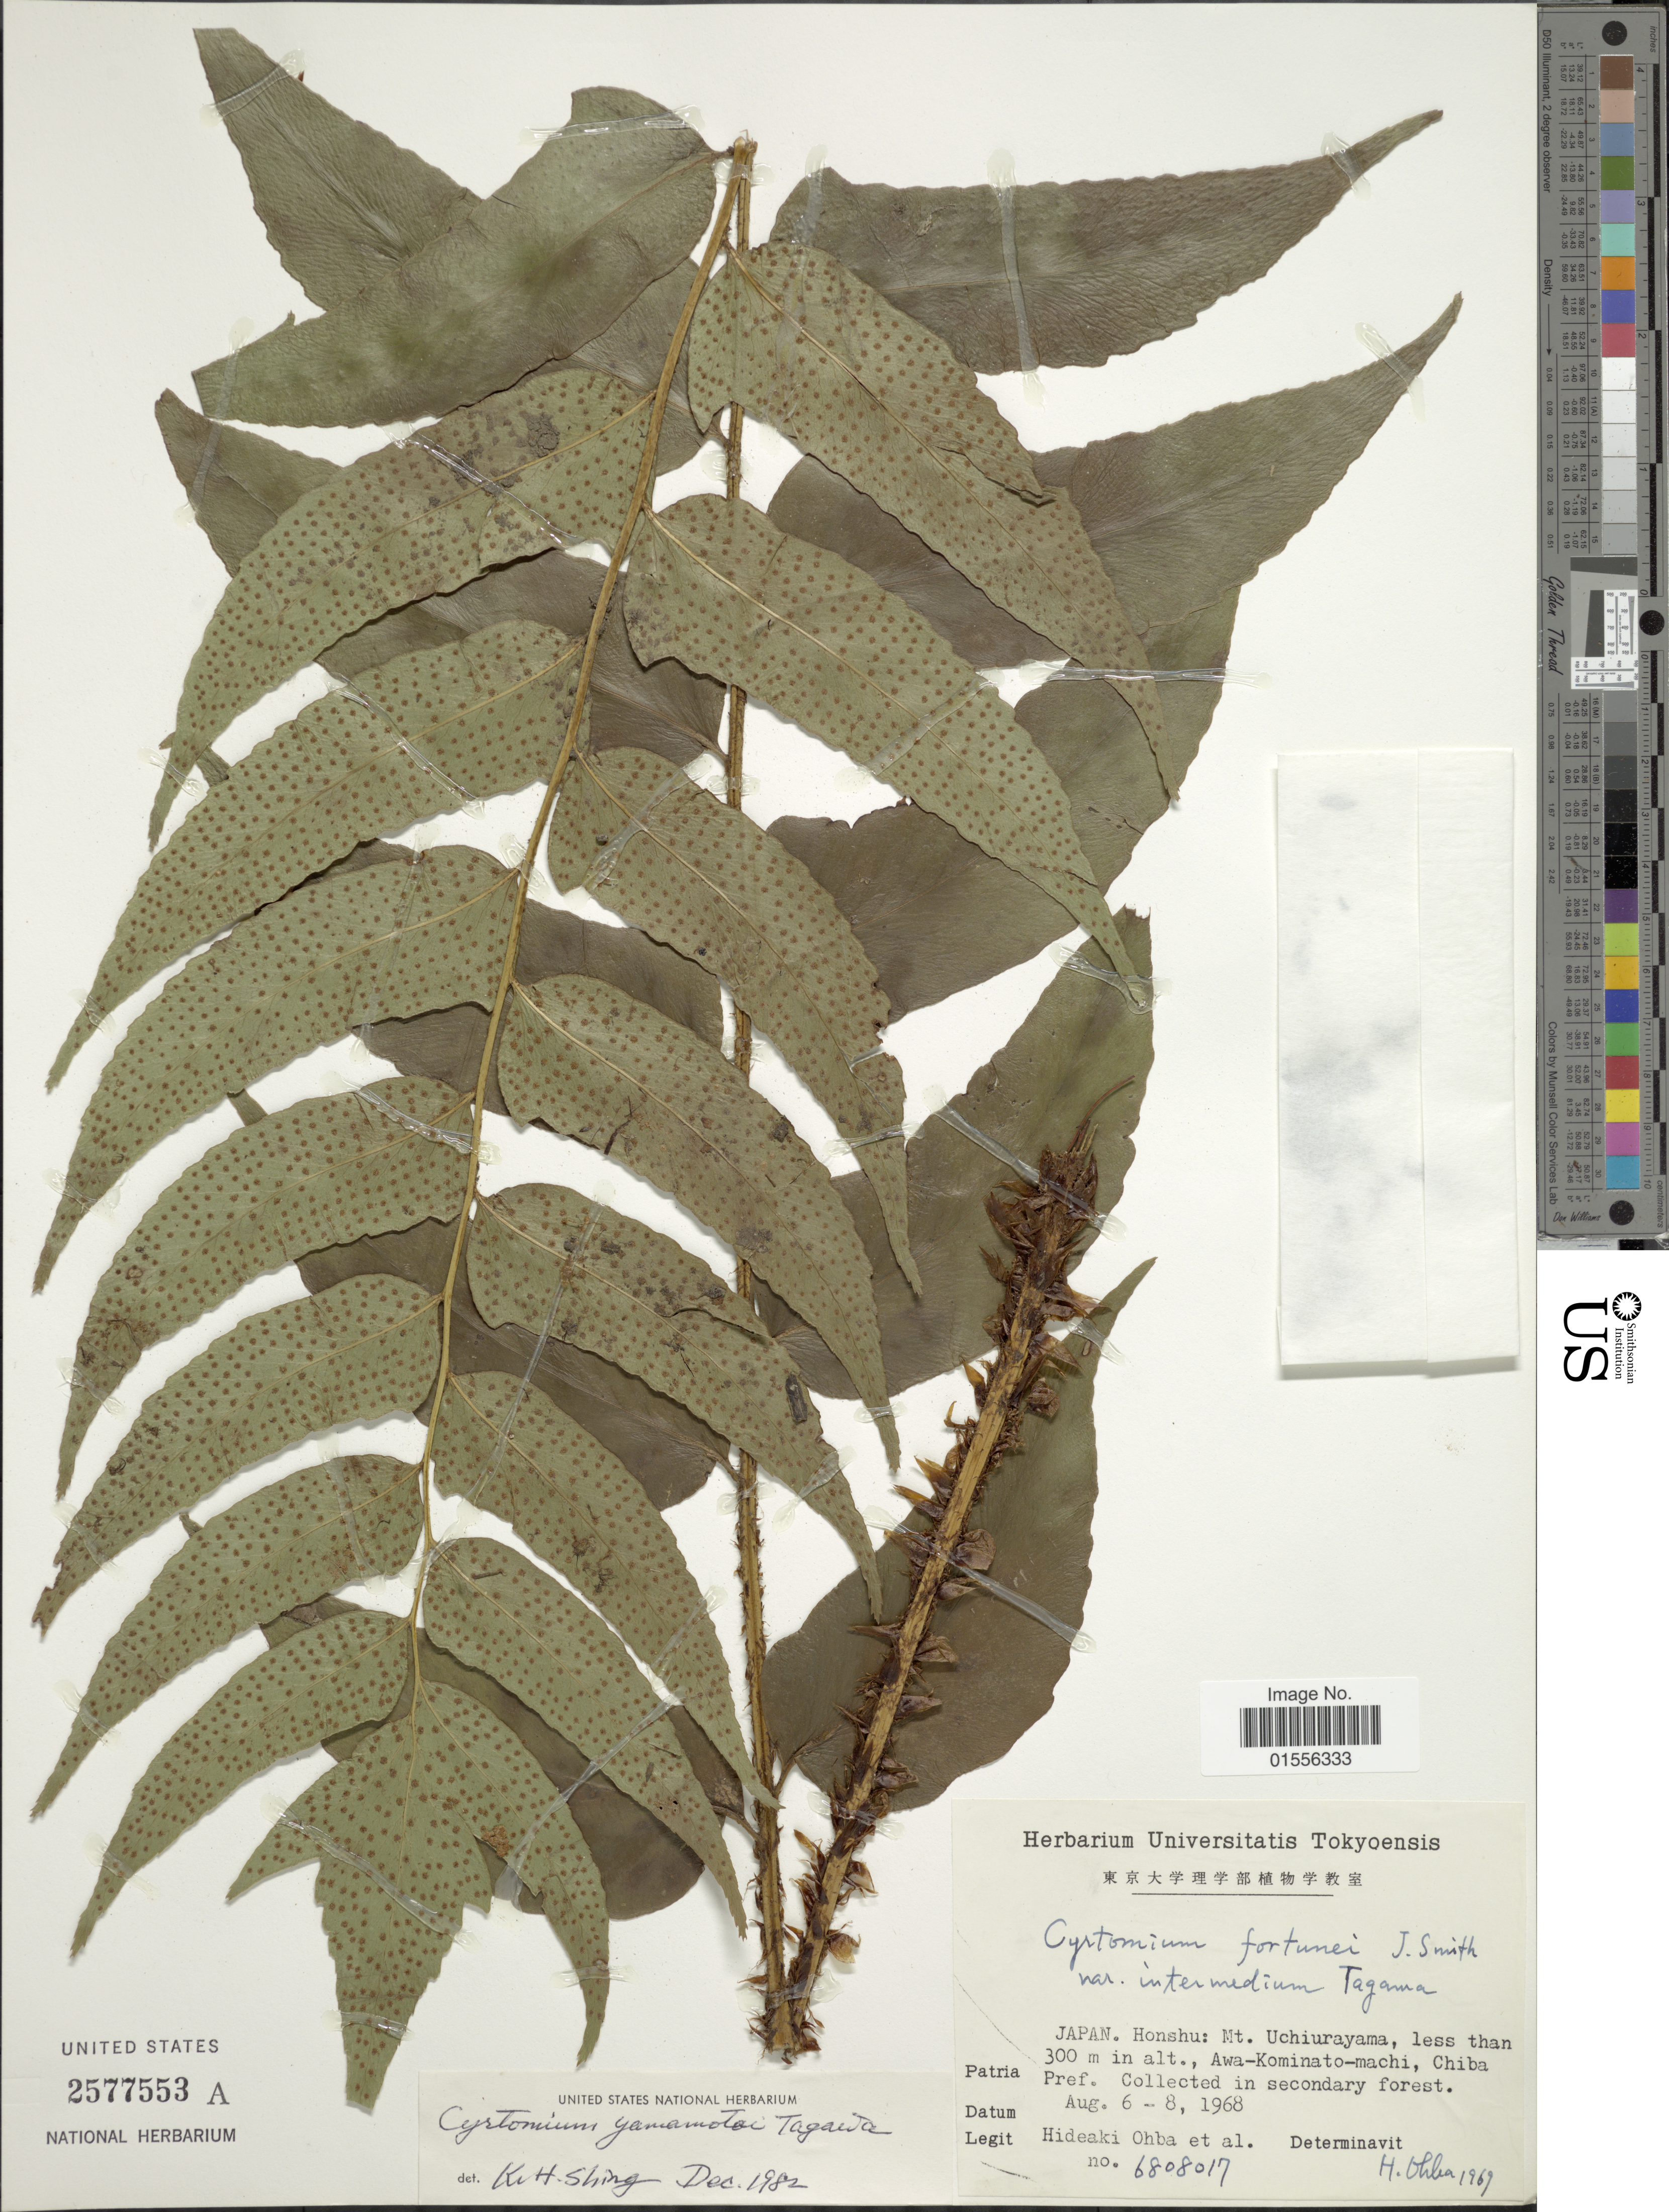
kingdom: Plantae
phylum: Tracheophyta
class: Polypodiopsida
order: Polypodiales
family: Dryopteridaceae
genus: Cyrtomium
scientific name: Cyrtomium yamamotoi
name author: Tagawa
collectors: H. Ohba & et al.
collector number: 6808017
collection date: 1968-08-06/1968-08-08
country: Japan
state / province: Tiba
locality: Hosnhu: Mt Uchiurayama, Awa-Kominato-machi, Chiba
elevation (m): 300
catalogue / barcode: US 2577553A